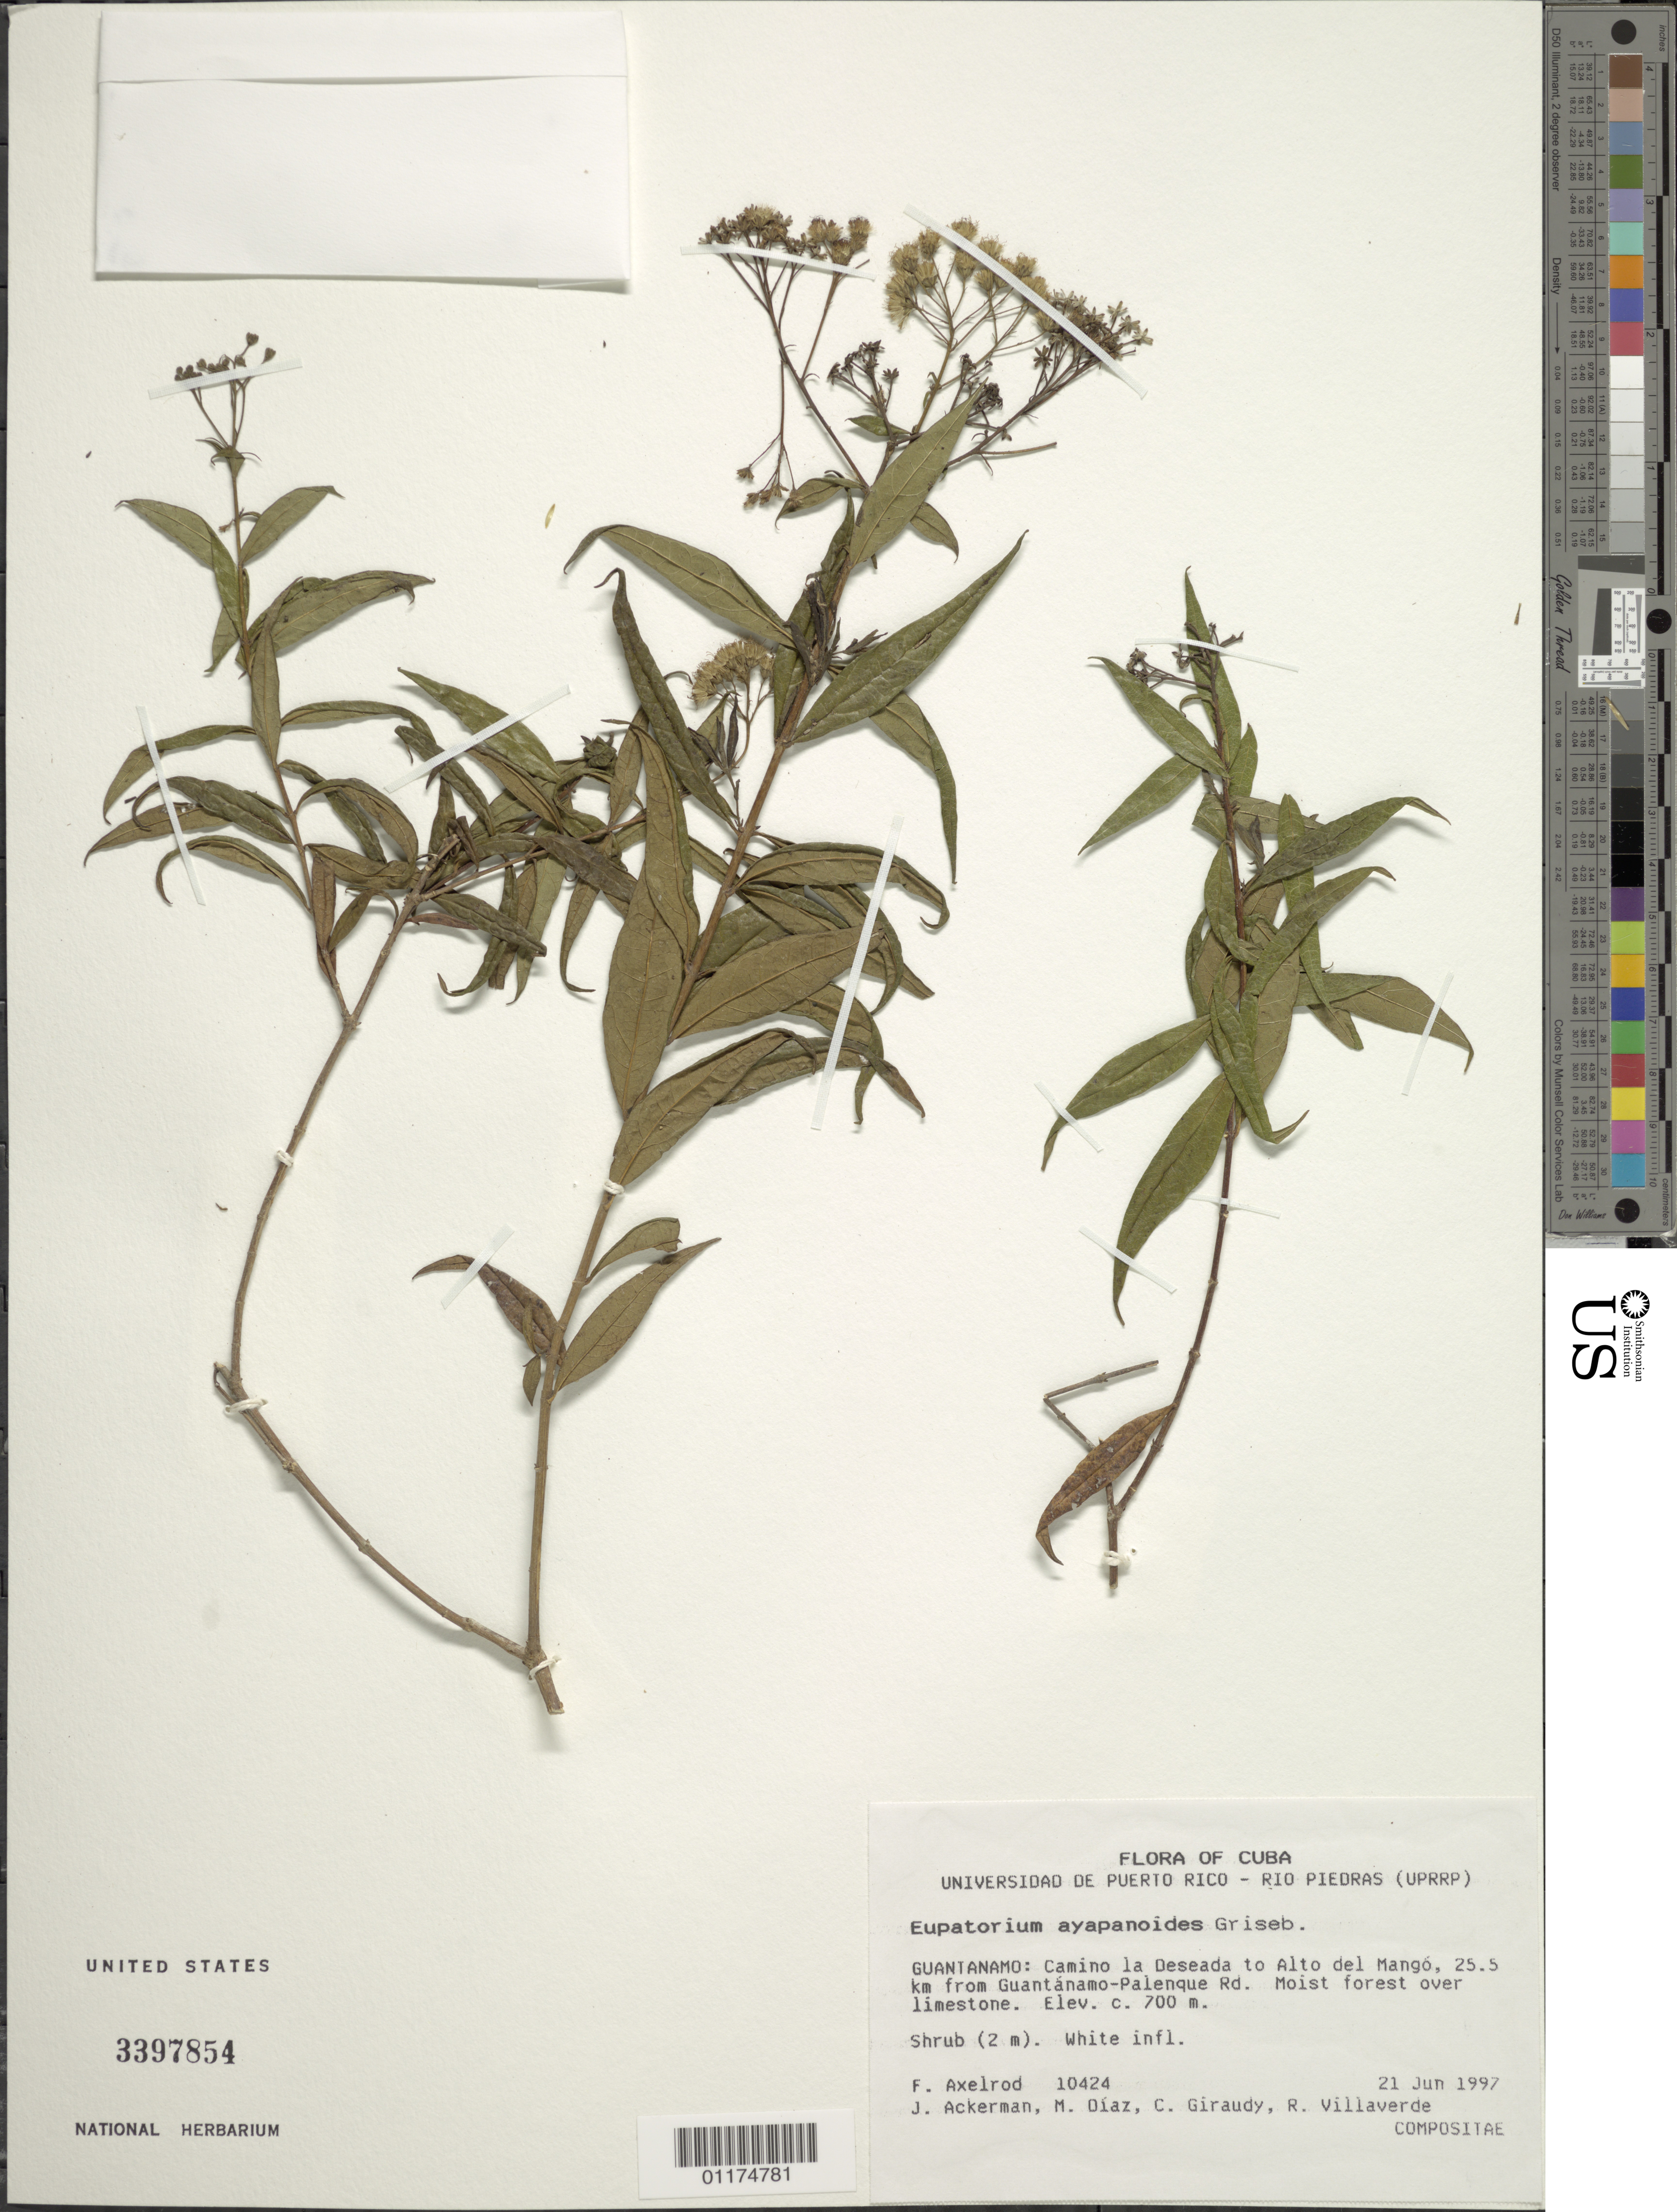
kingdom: Plantae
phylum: Tracheophyta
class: Magnoliopsida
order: Asterales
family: Asteraceae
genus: Koanophyllon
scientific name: Koanophyllon ayapanoides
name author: (Griseb.) R.M. King & H. Rob.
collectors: F. S. Axelrod, J. D. Ackerman, C. Giraudy & R. Villaverde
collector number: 10424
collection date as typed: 21 Jun 1997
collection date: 1997-06-21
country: Cuba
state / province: Guantánamo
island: Cuba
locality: Camino la Deseada to Alto del Mango, 25.5 km from Guantanamo-Palenque Rd. Moist forest over limestone.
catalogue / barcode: US 3397854